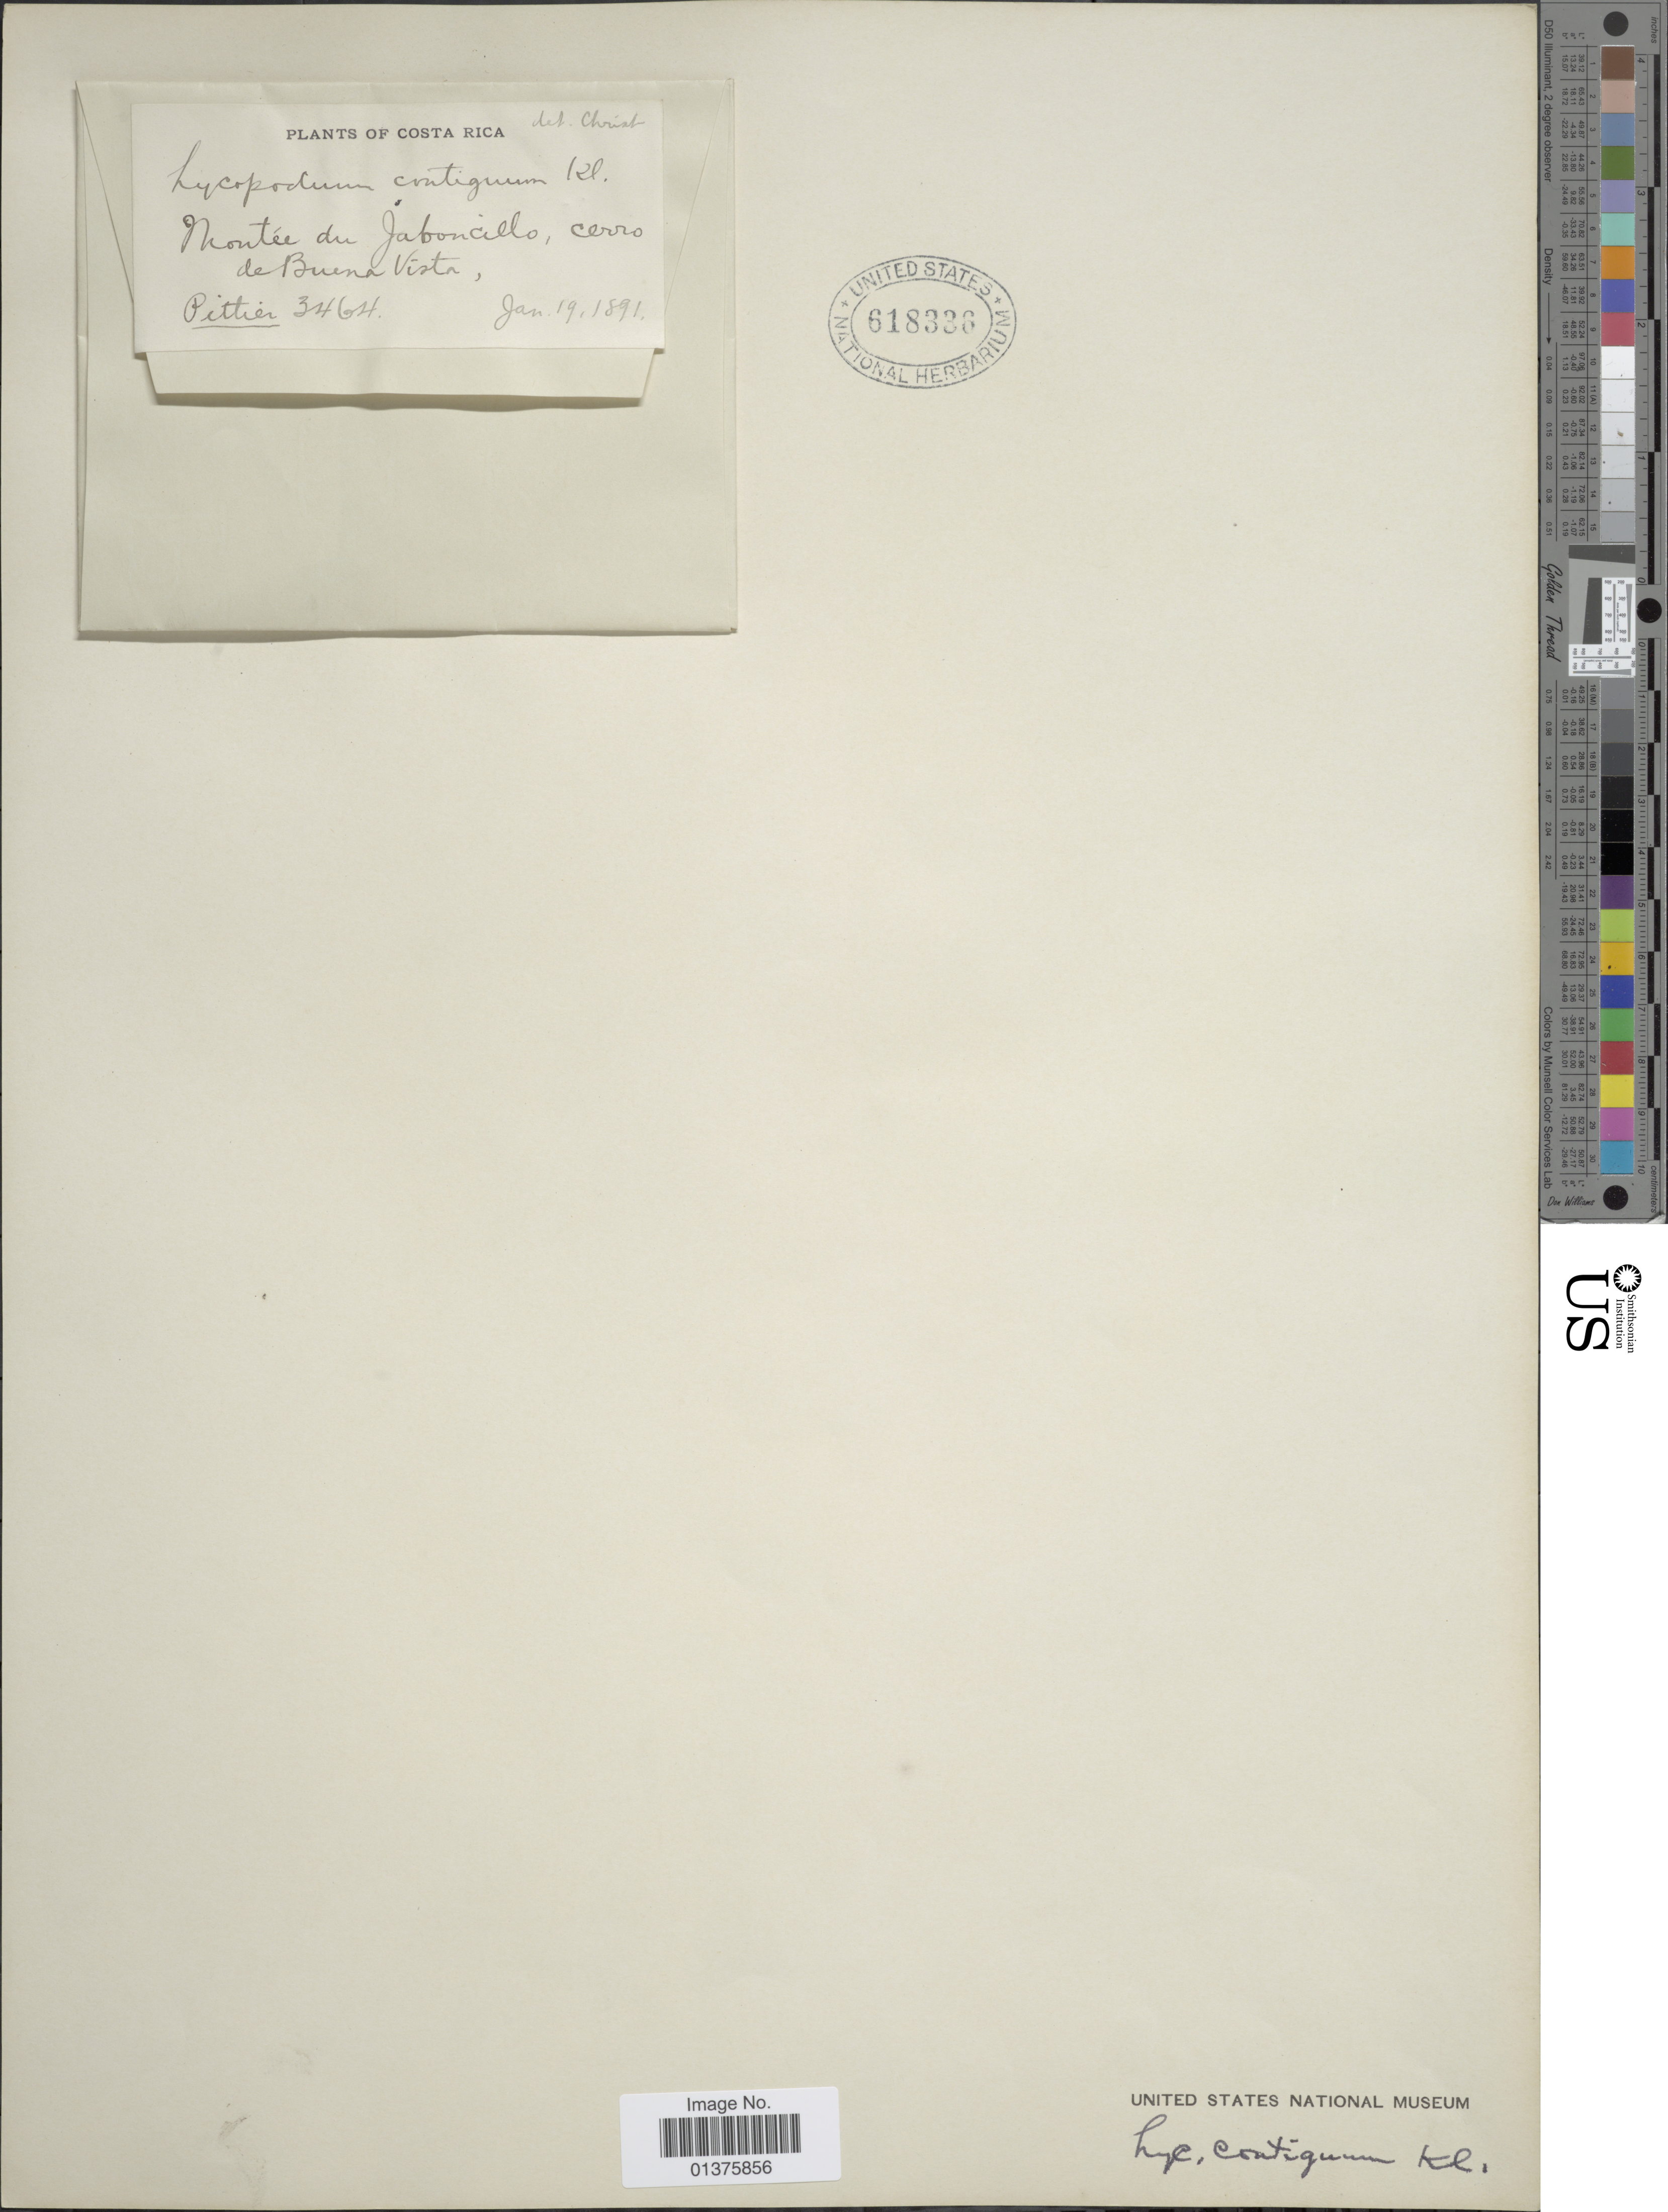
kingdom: Plantae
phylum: Tracheophyta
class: Lycopodiopsida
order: Lycopodiales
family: Lycopodiaceae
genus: Lycopodium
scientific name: Lycopodium clavatum subsp. contiguum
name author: (Klotzsch) B. Øllg.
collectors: Pittier, --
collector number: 3464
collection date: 1891-01-19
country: Costa Rica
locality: Montée du Jaboncillo, cerro de Buena Vista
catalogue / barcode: US 618336